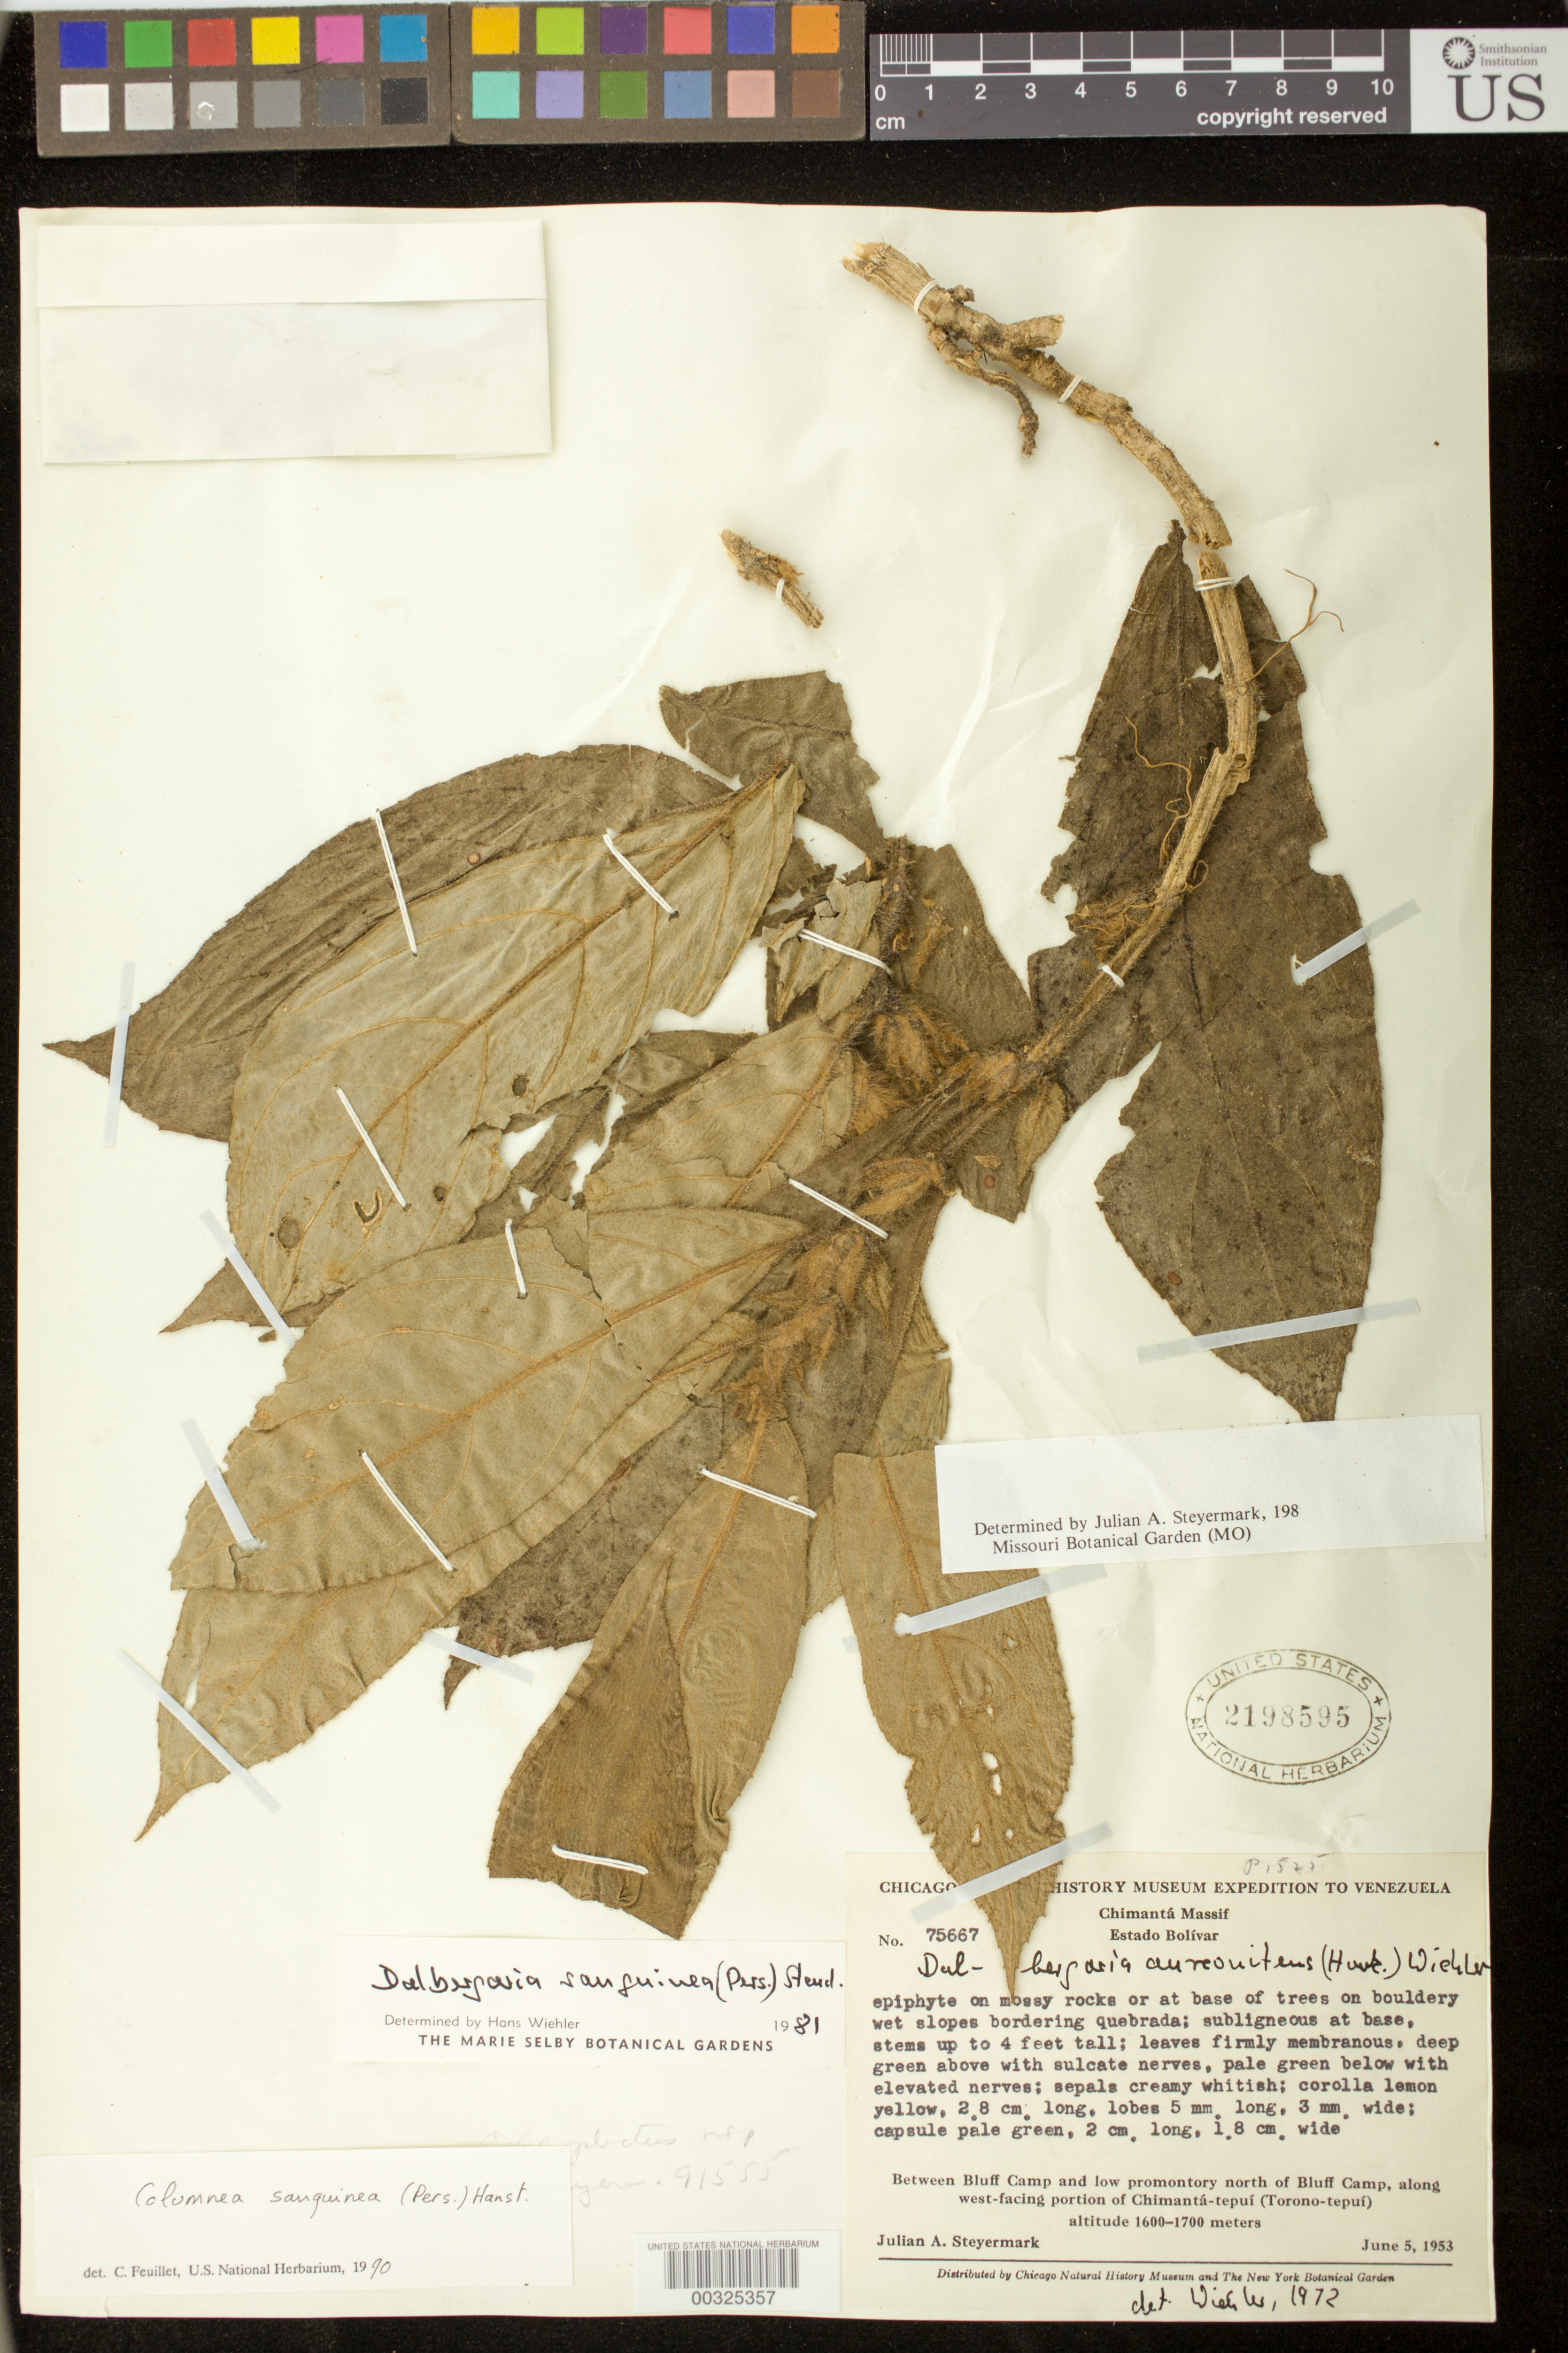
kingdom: Plantae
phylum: Tracheophyta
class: Magnoliopsida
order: Lamiales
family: Gesneriaceae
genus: Columnea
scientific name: Columnea sanguinea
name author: (Pers.) Hanst.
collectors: J. Steyermark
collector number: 75667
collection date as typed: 05 Jun 1953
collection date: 1953-06-05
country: Venezuela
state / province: Bolívar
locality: Chimantá Massif. Between Bluff Camp and low promontory north of Bluff Camp, along west-facing portion of Chimantá-tepuí (Torono-tepuí)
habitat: On mossy rocks or at base of trees on bouldery wet slopes bordering quebrada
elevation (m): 1600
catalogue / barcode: US 2198595